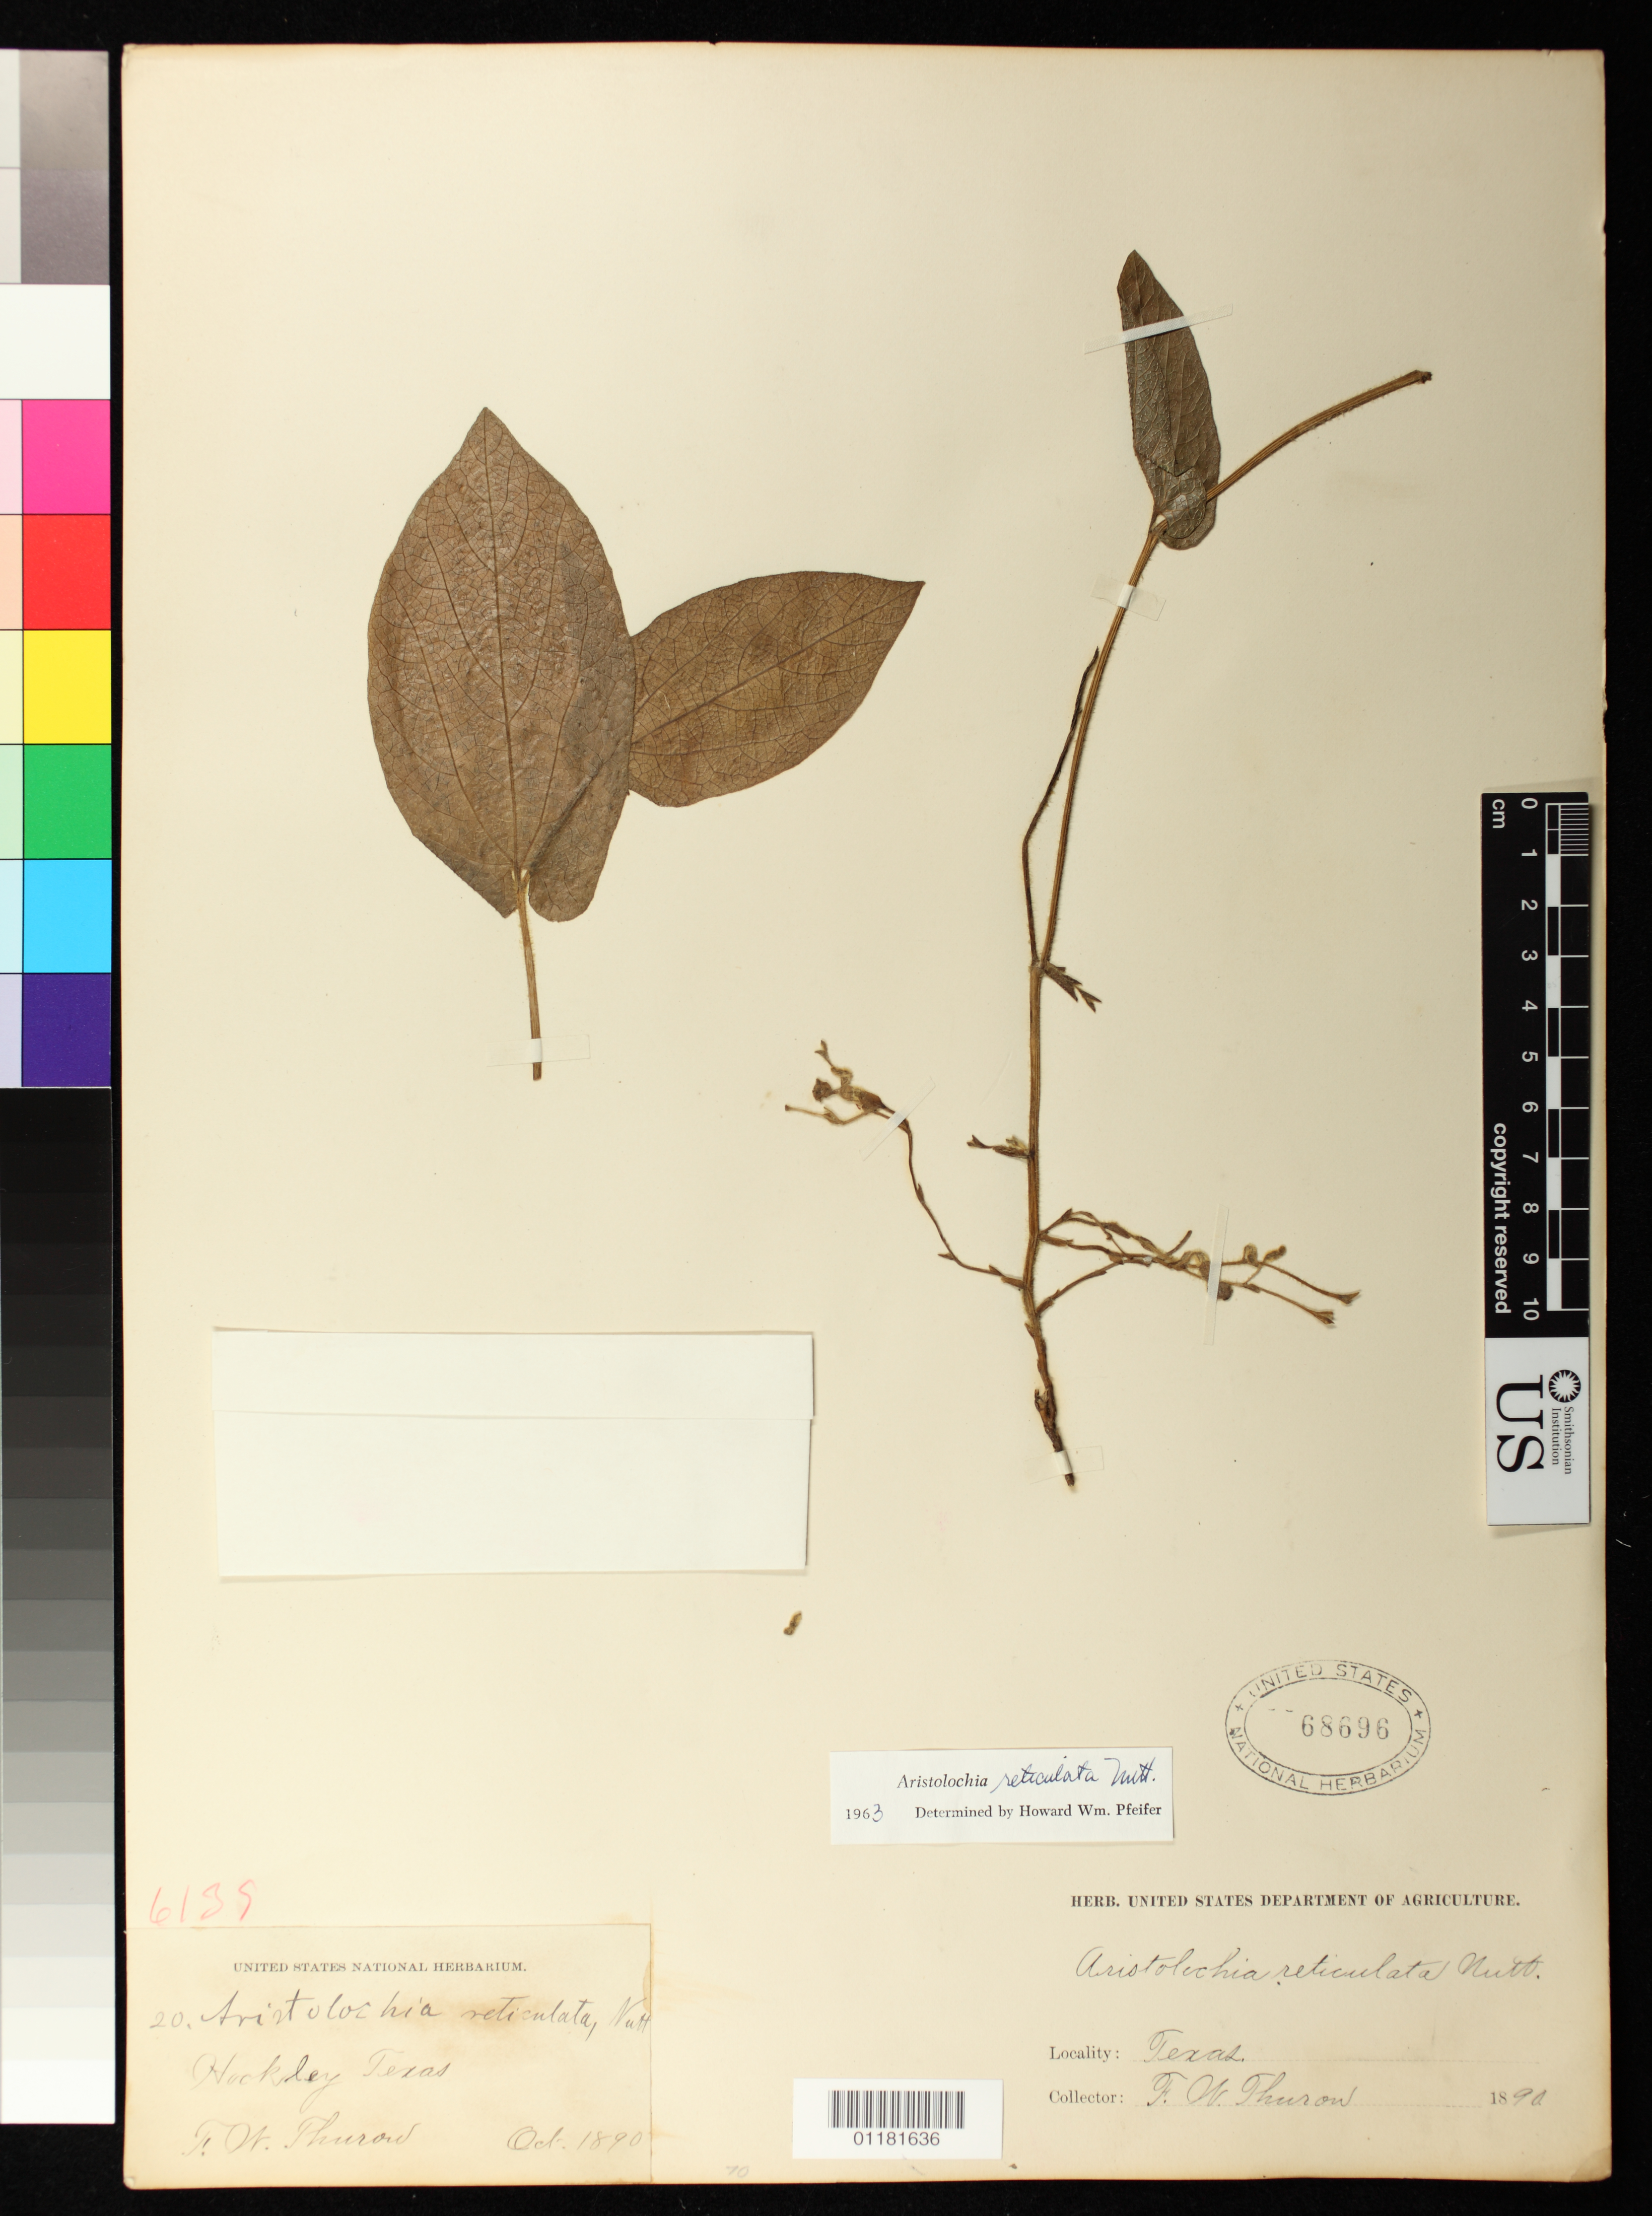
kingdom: Plantae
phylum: Tracheophyta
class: Magnoliopsida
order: Piperales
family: Aristolochiaceae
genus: Aristolochia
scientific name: Aristolochia reticulata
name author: Nutt.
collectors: F. W. Thurow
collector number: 20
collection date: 1890-10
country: United States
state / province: Texas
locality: Hockley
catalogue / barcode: US 68696